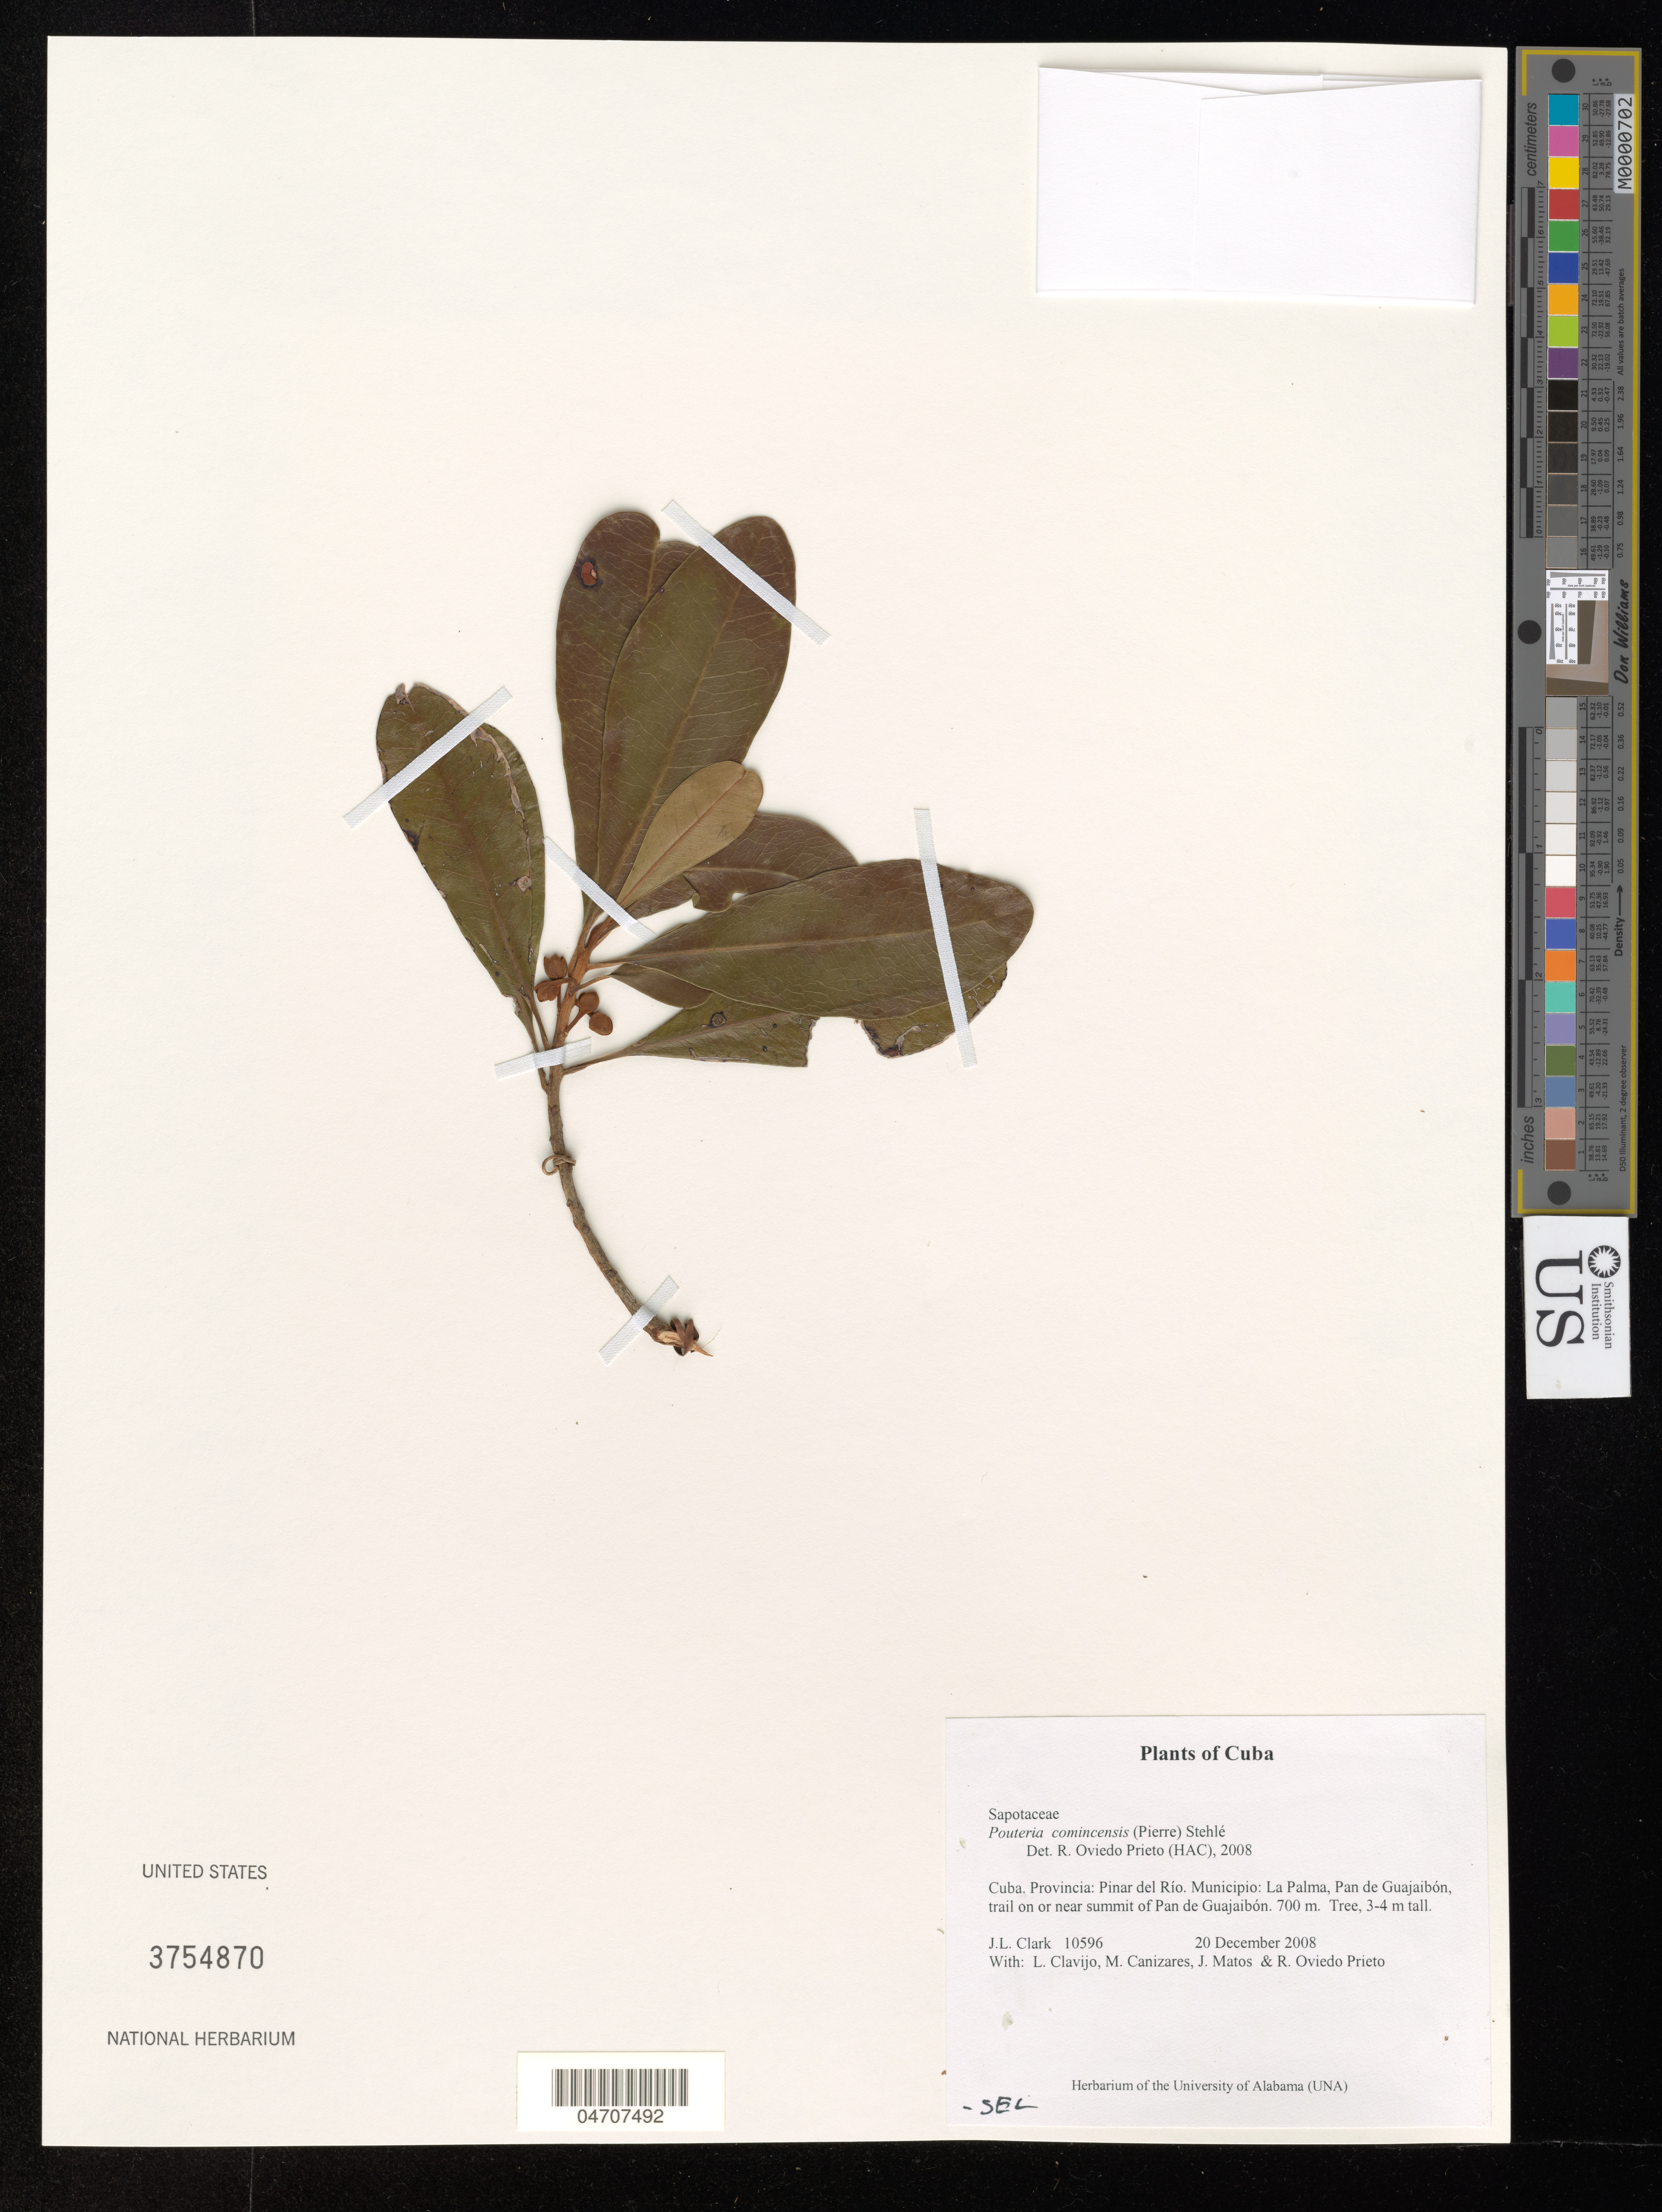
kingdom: Plantae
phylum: Tracheophyta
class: Magnoliopsida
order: Ericales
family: Sapotaceae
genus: Pouteria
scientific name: Pouteria comincensis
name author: (Pierre) Stehlé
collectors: J. L. Clark, L. Clavijo, M. Canizares & J. Matos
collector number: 10596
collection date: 2008-12-20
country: Cuba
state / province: Pinar del Río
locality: Municipio: La Palma, Pan de Guajaibón, trail on or near summit of Pan de Guajaibón.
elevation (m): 700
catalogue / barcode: US 3754870